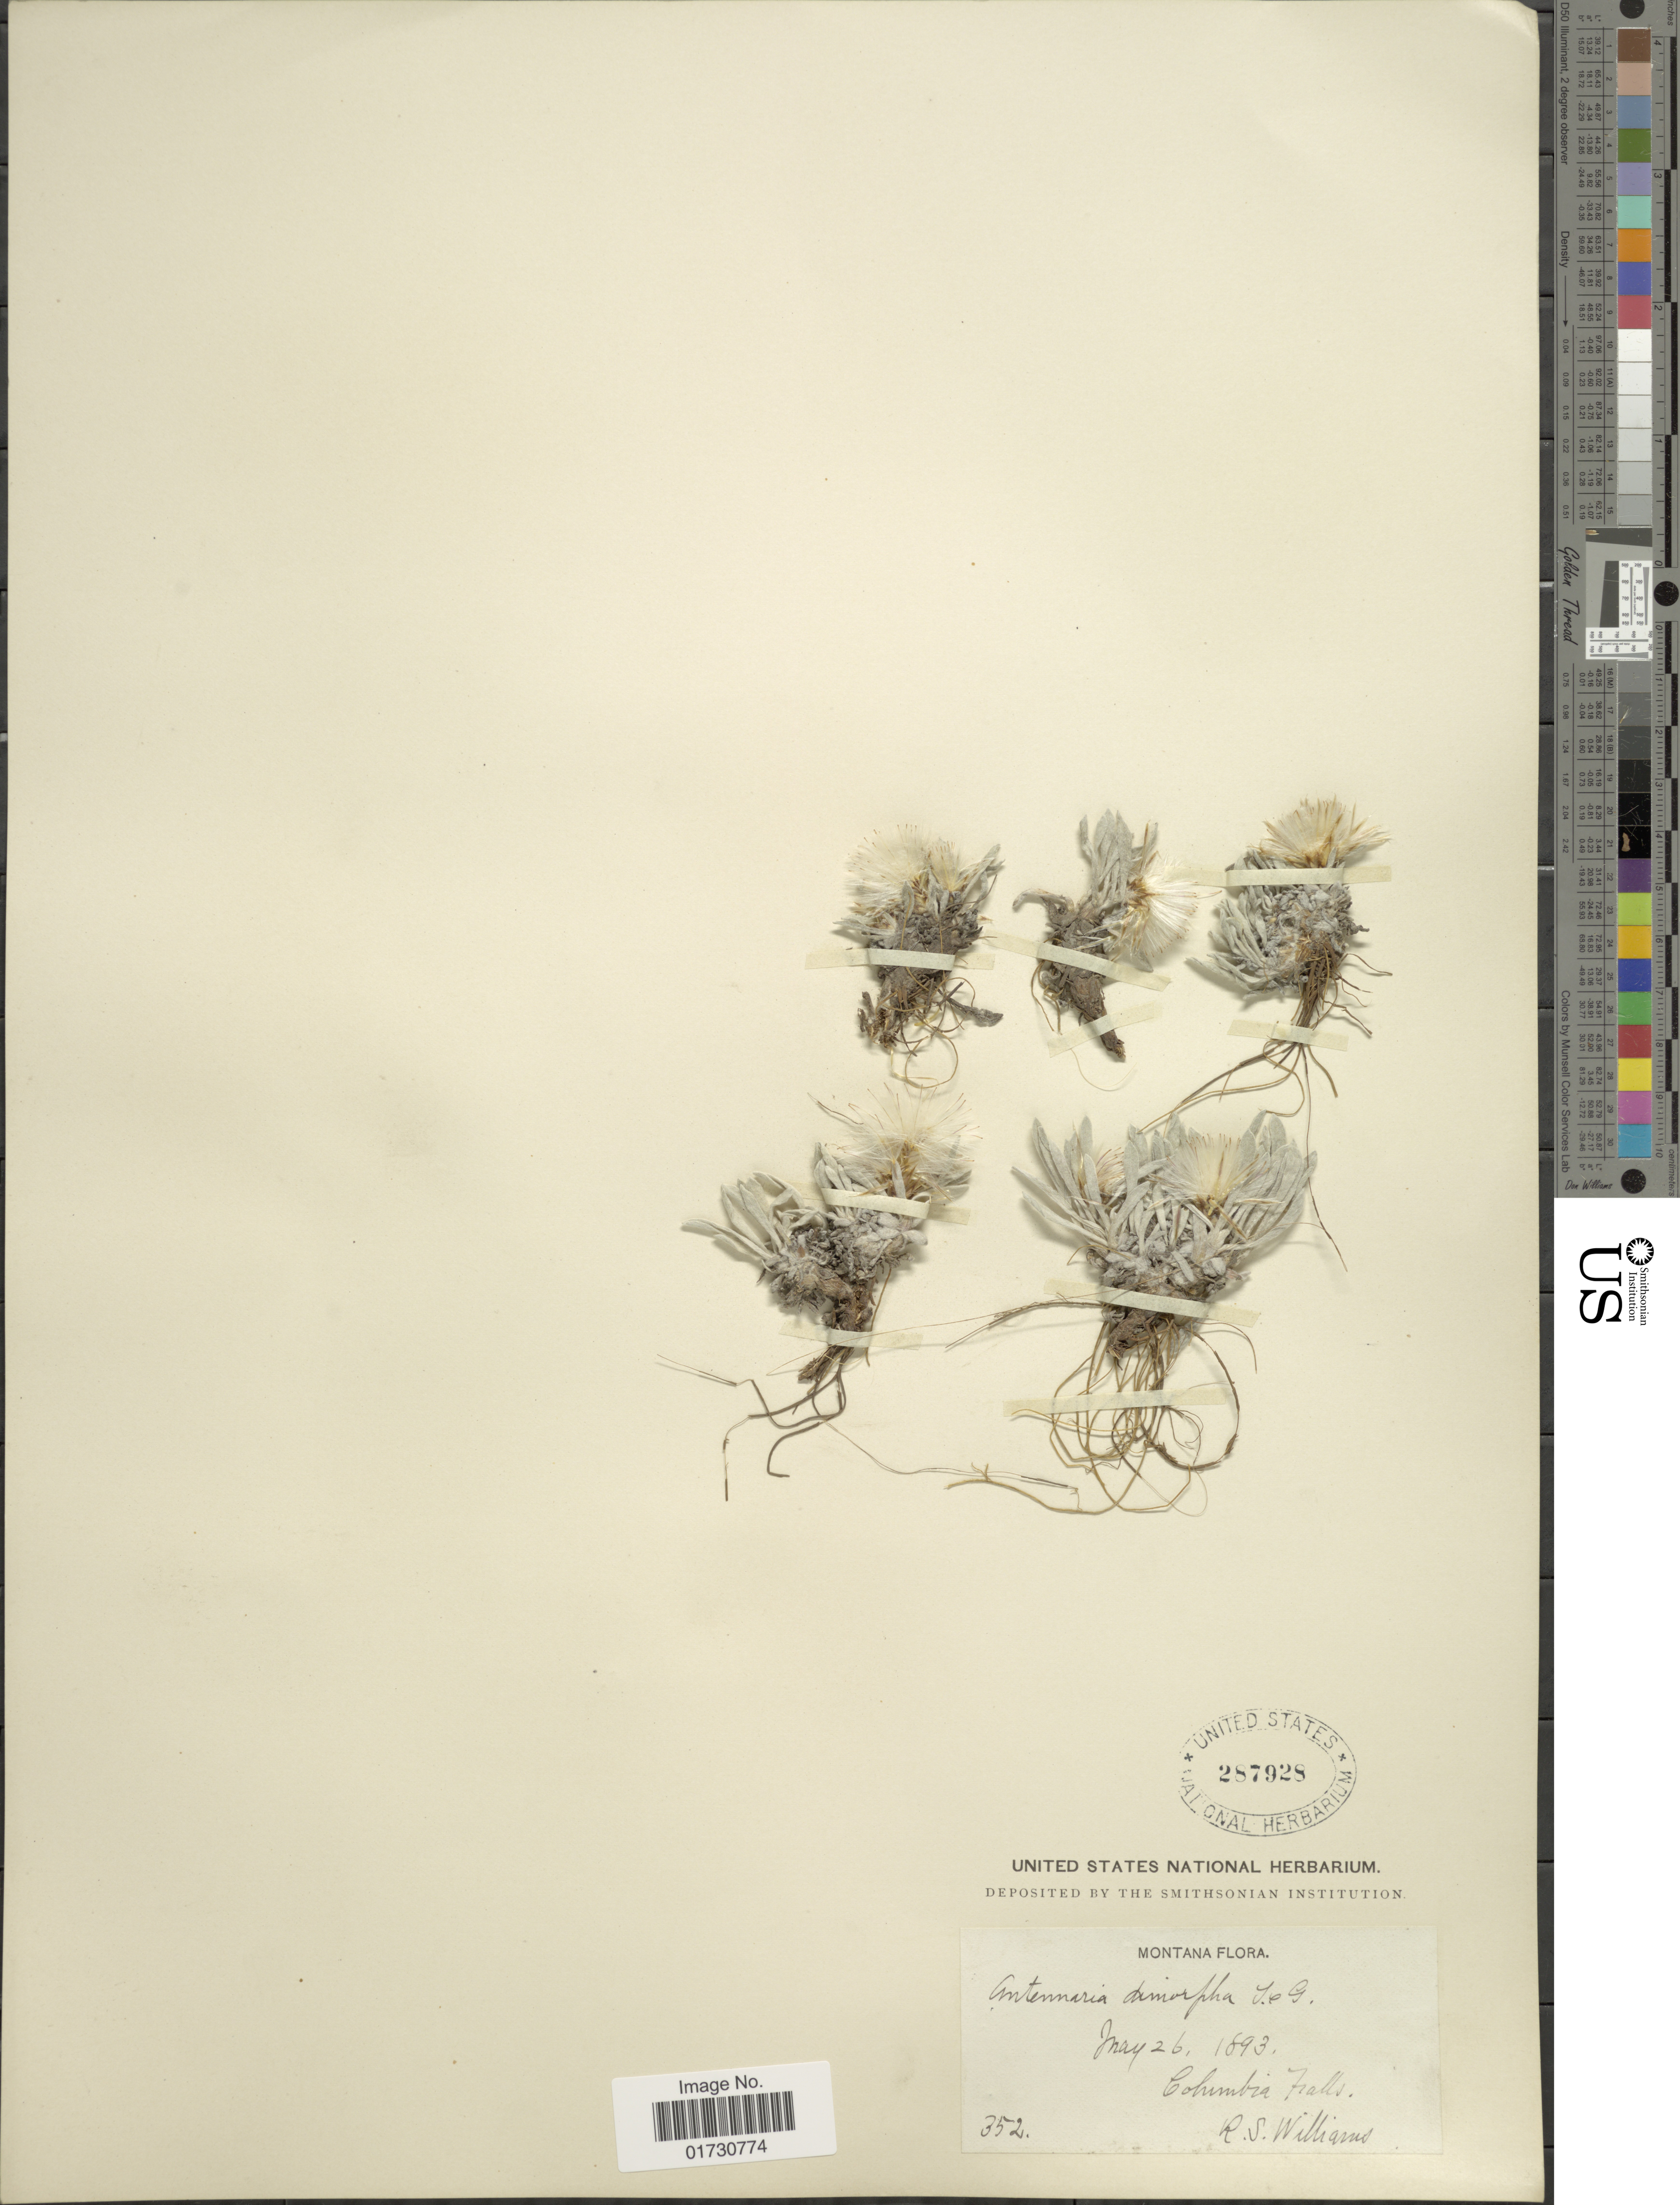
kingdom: Plantae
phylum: Tracheophyta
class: Magnoliopsida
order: Asterales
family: Asteraceae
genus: Antennaria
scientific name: Antennaria dimorpha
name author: (Nutt.) Torr. & A. Gray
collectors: R. S. Williams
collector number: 352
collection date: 1893-05-26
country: United States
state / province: Montana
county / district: Flathead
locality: Columbia Falls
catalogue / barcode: US 287928